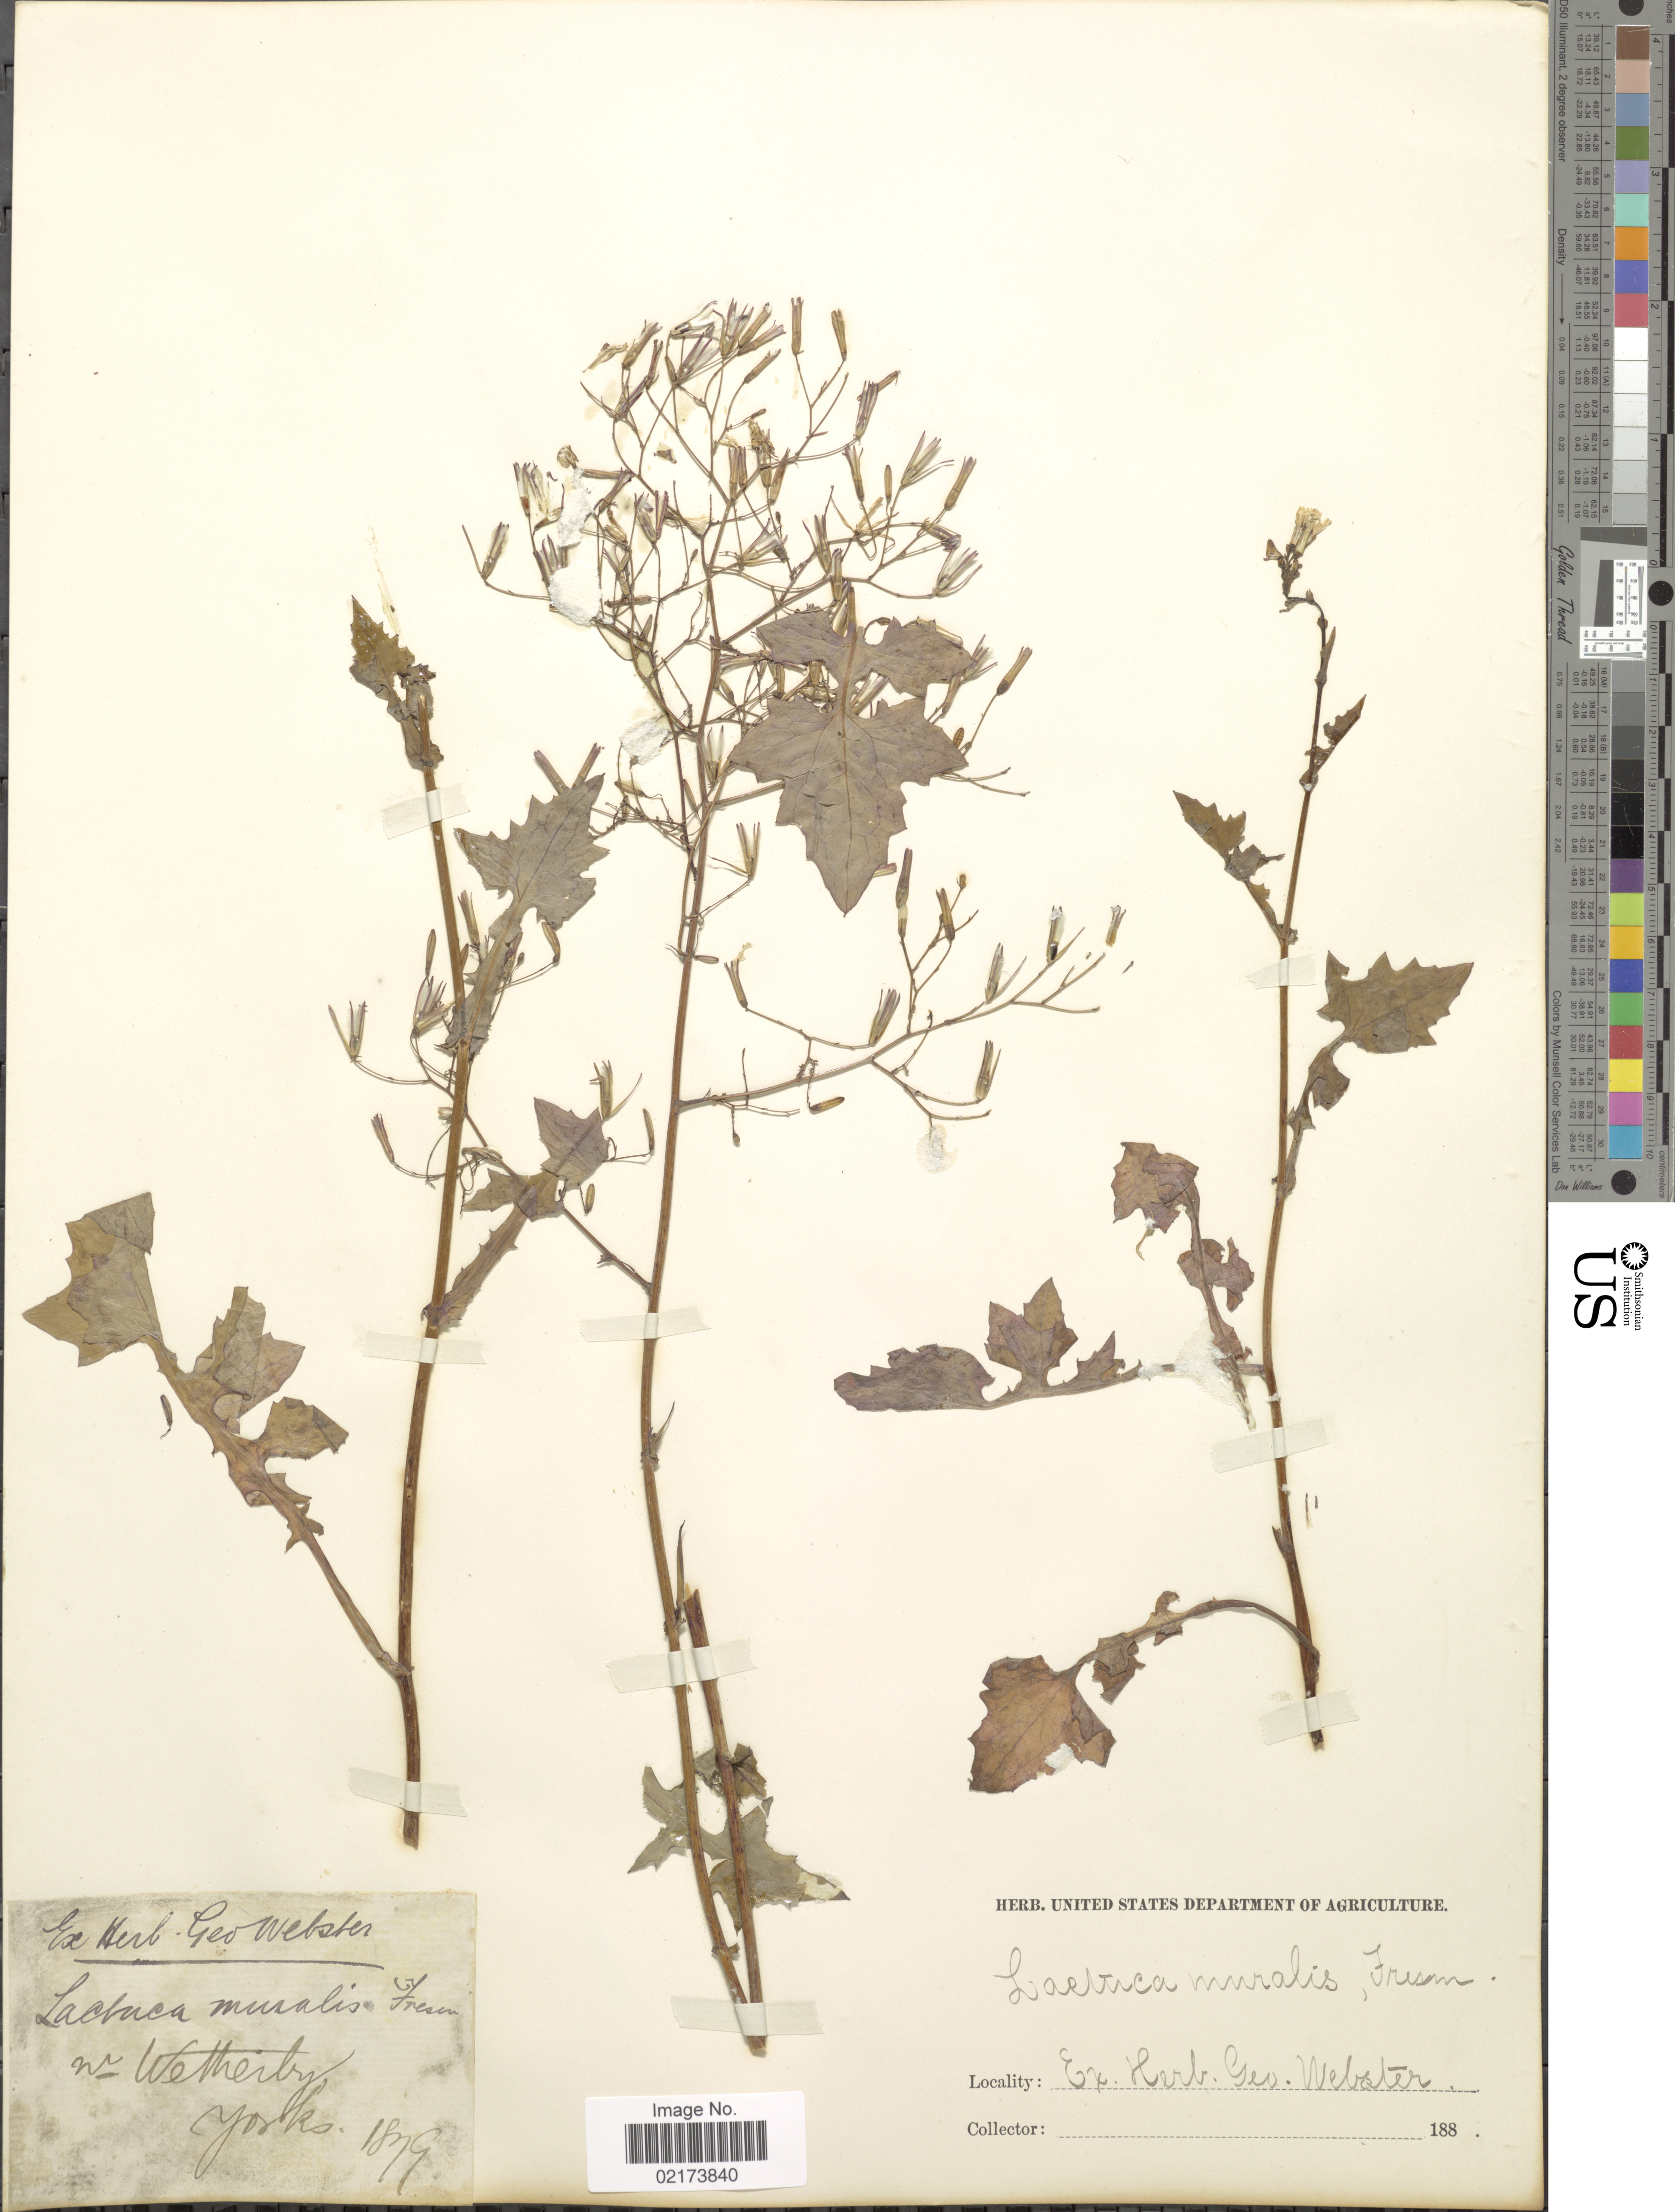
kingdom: Plantae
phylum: Tracheophyta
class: Magnoliopsida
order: Asterales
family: Asteraceae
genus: Lactuca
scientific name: Lactuca muralis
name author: (L.) Gaertn.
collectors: ex herb. Geo. Webster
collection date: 1879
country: United Kingdom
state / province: England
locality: Nr. Wetherby, Yorks